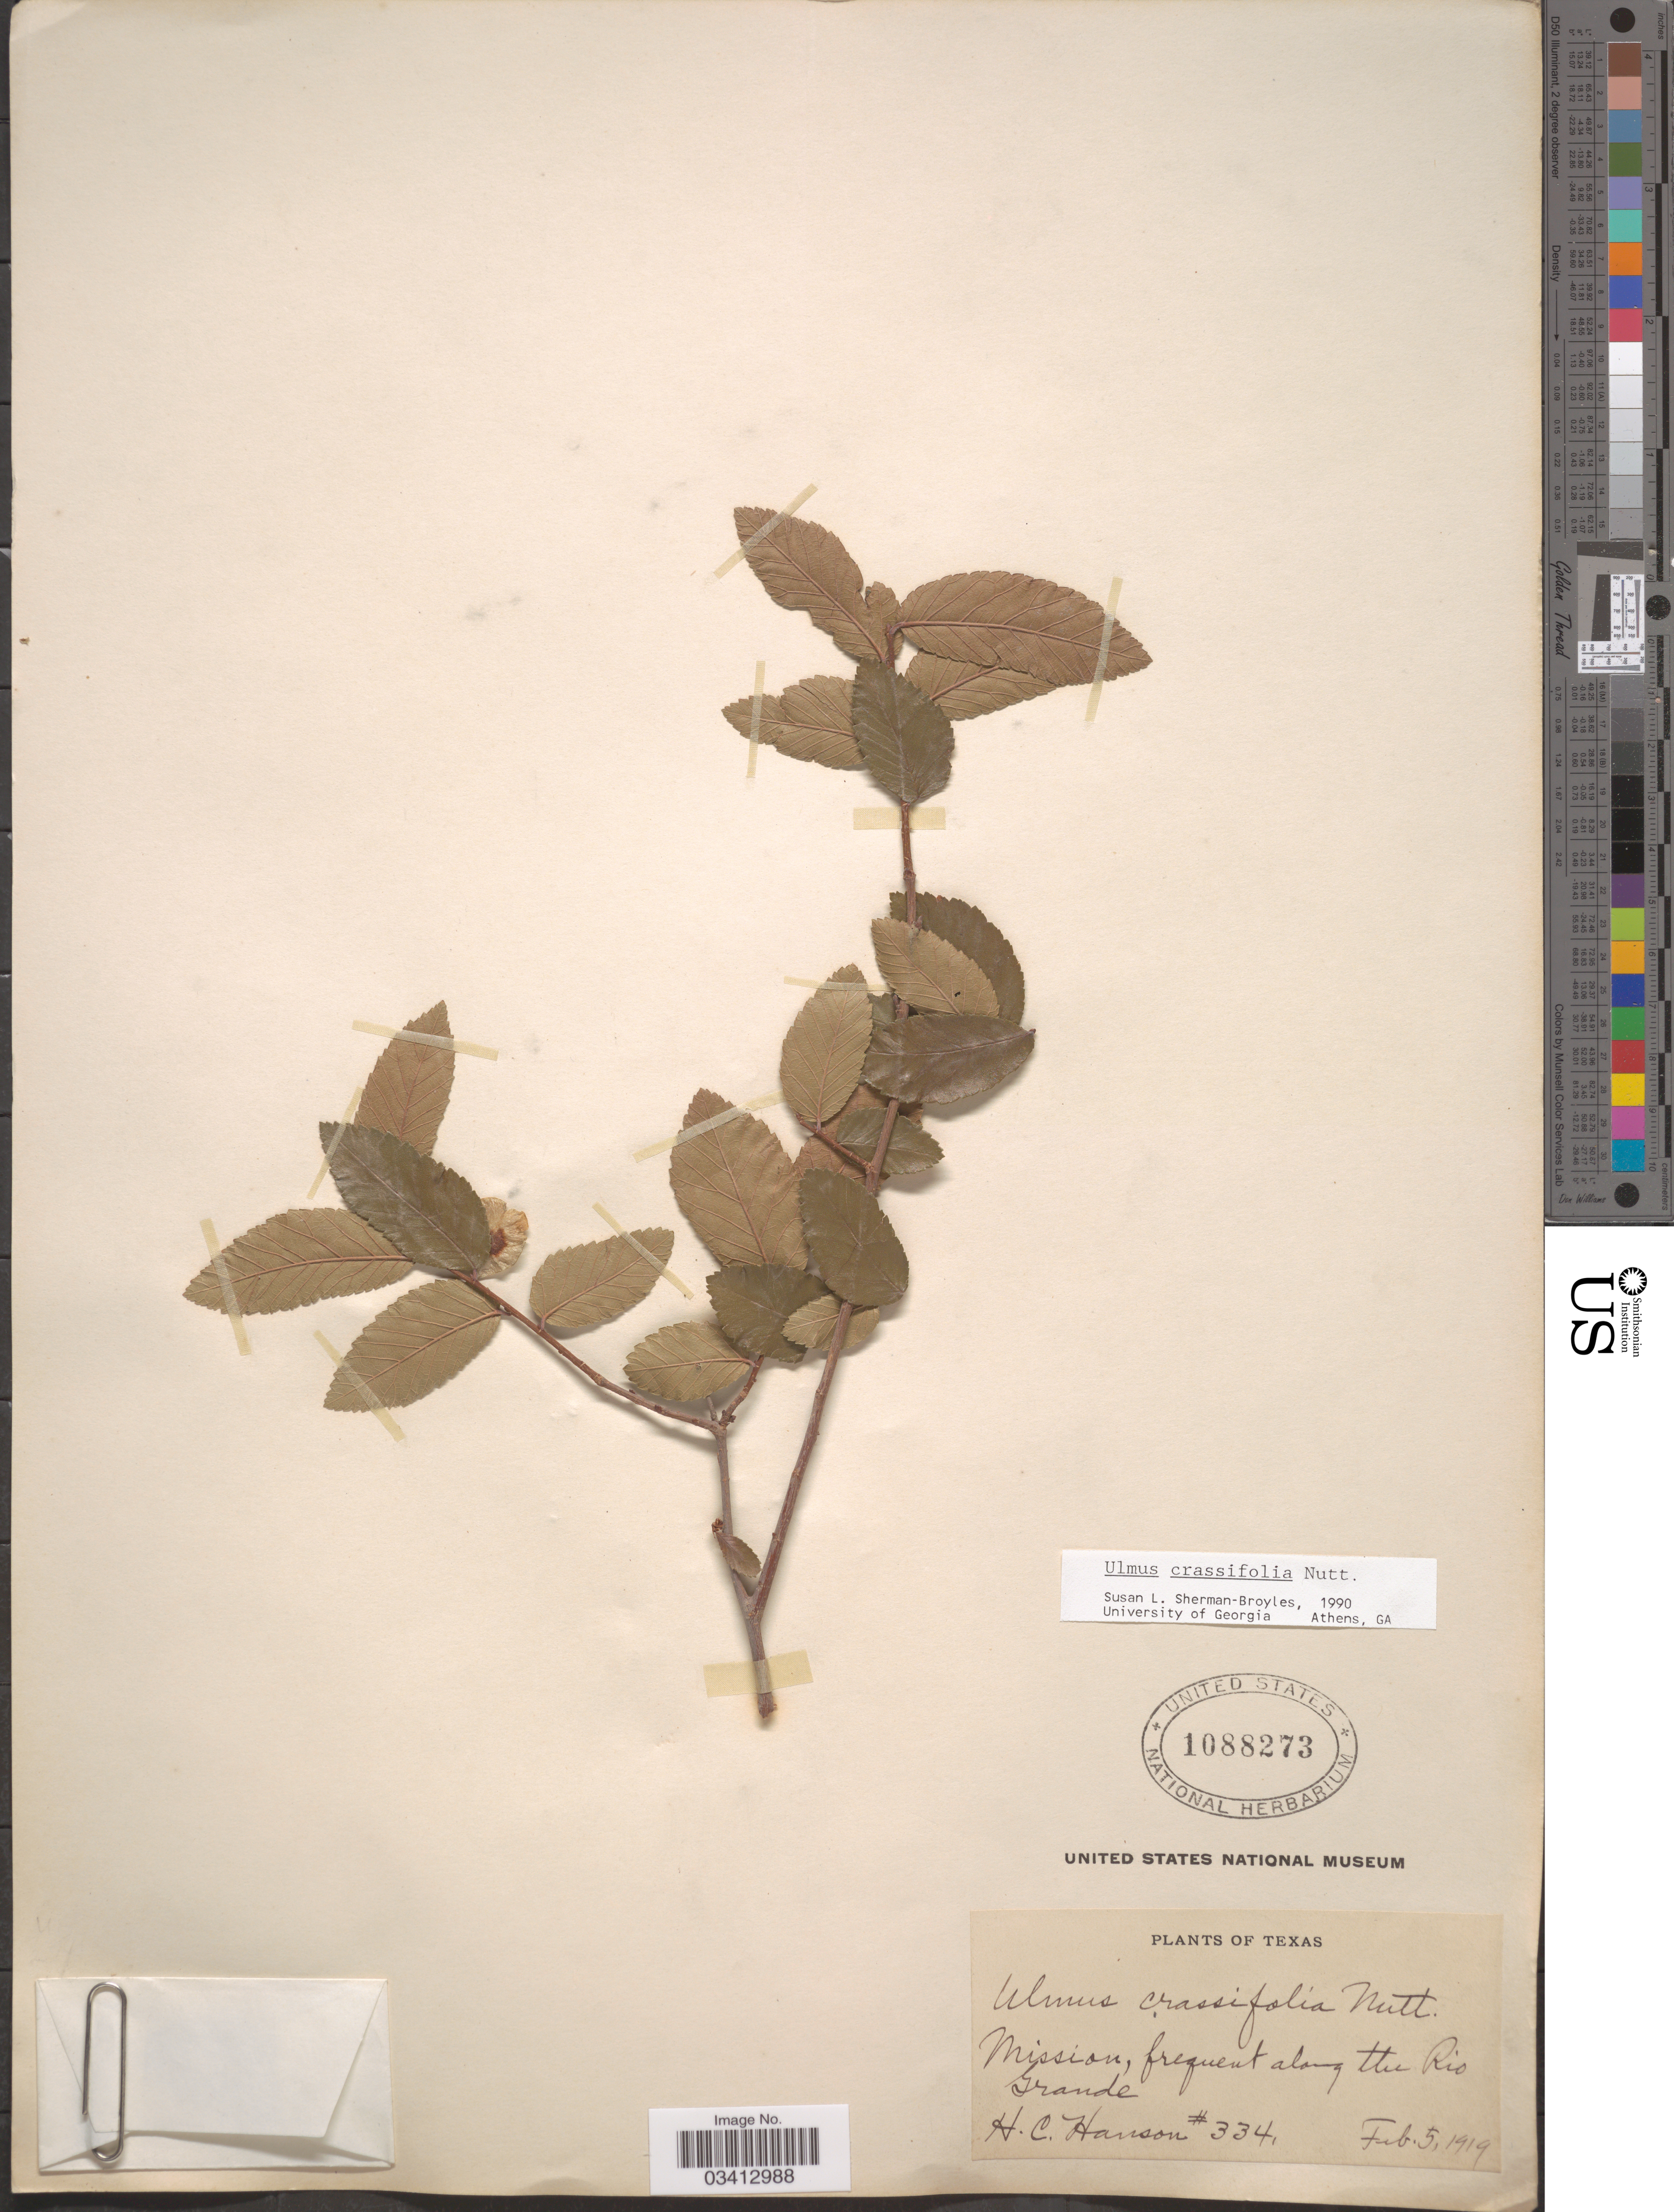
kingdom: Plantae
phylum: Tracheophyta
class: Magnoliopsida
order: Rosales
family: Ulmaceae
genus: Ulmus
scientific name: Ulmus crassifolia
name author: Nutt.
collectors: H. Hanson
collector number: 334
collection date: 1919-02-05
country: United States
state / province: Texas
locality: Mission, frequent along the Rio Grande.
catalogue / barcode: US 1088273